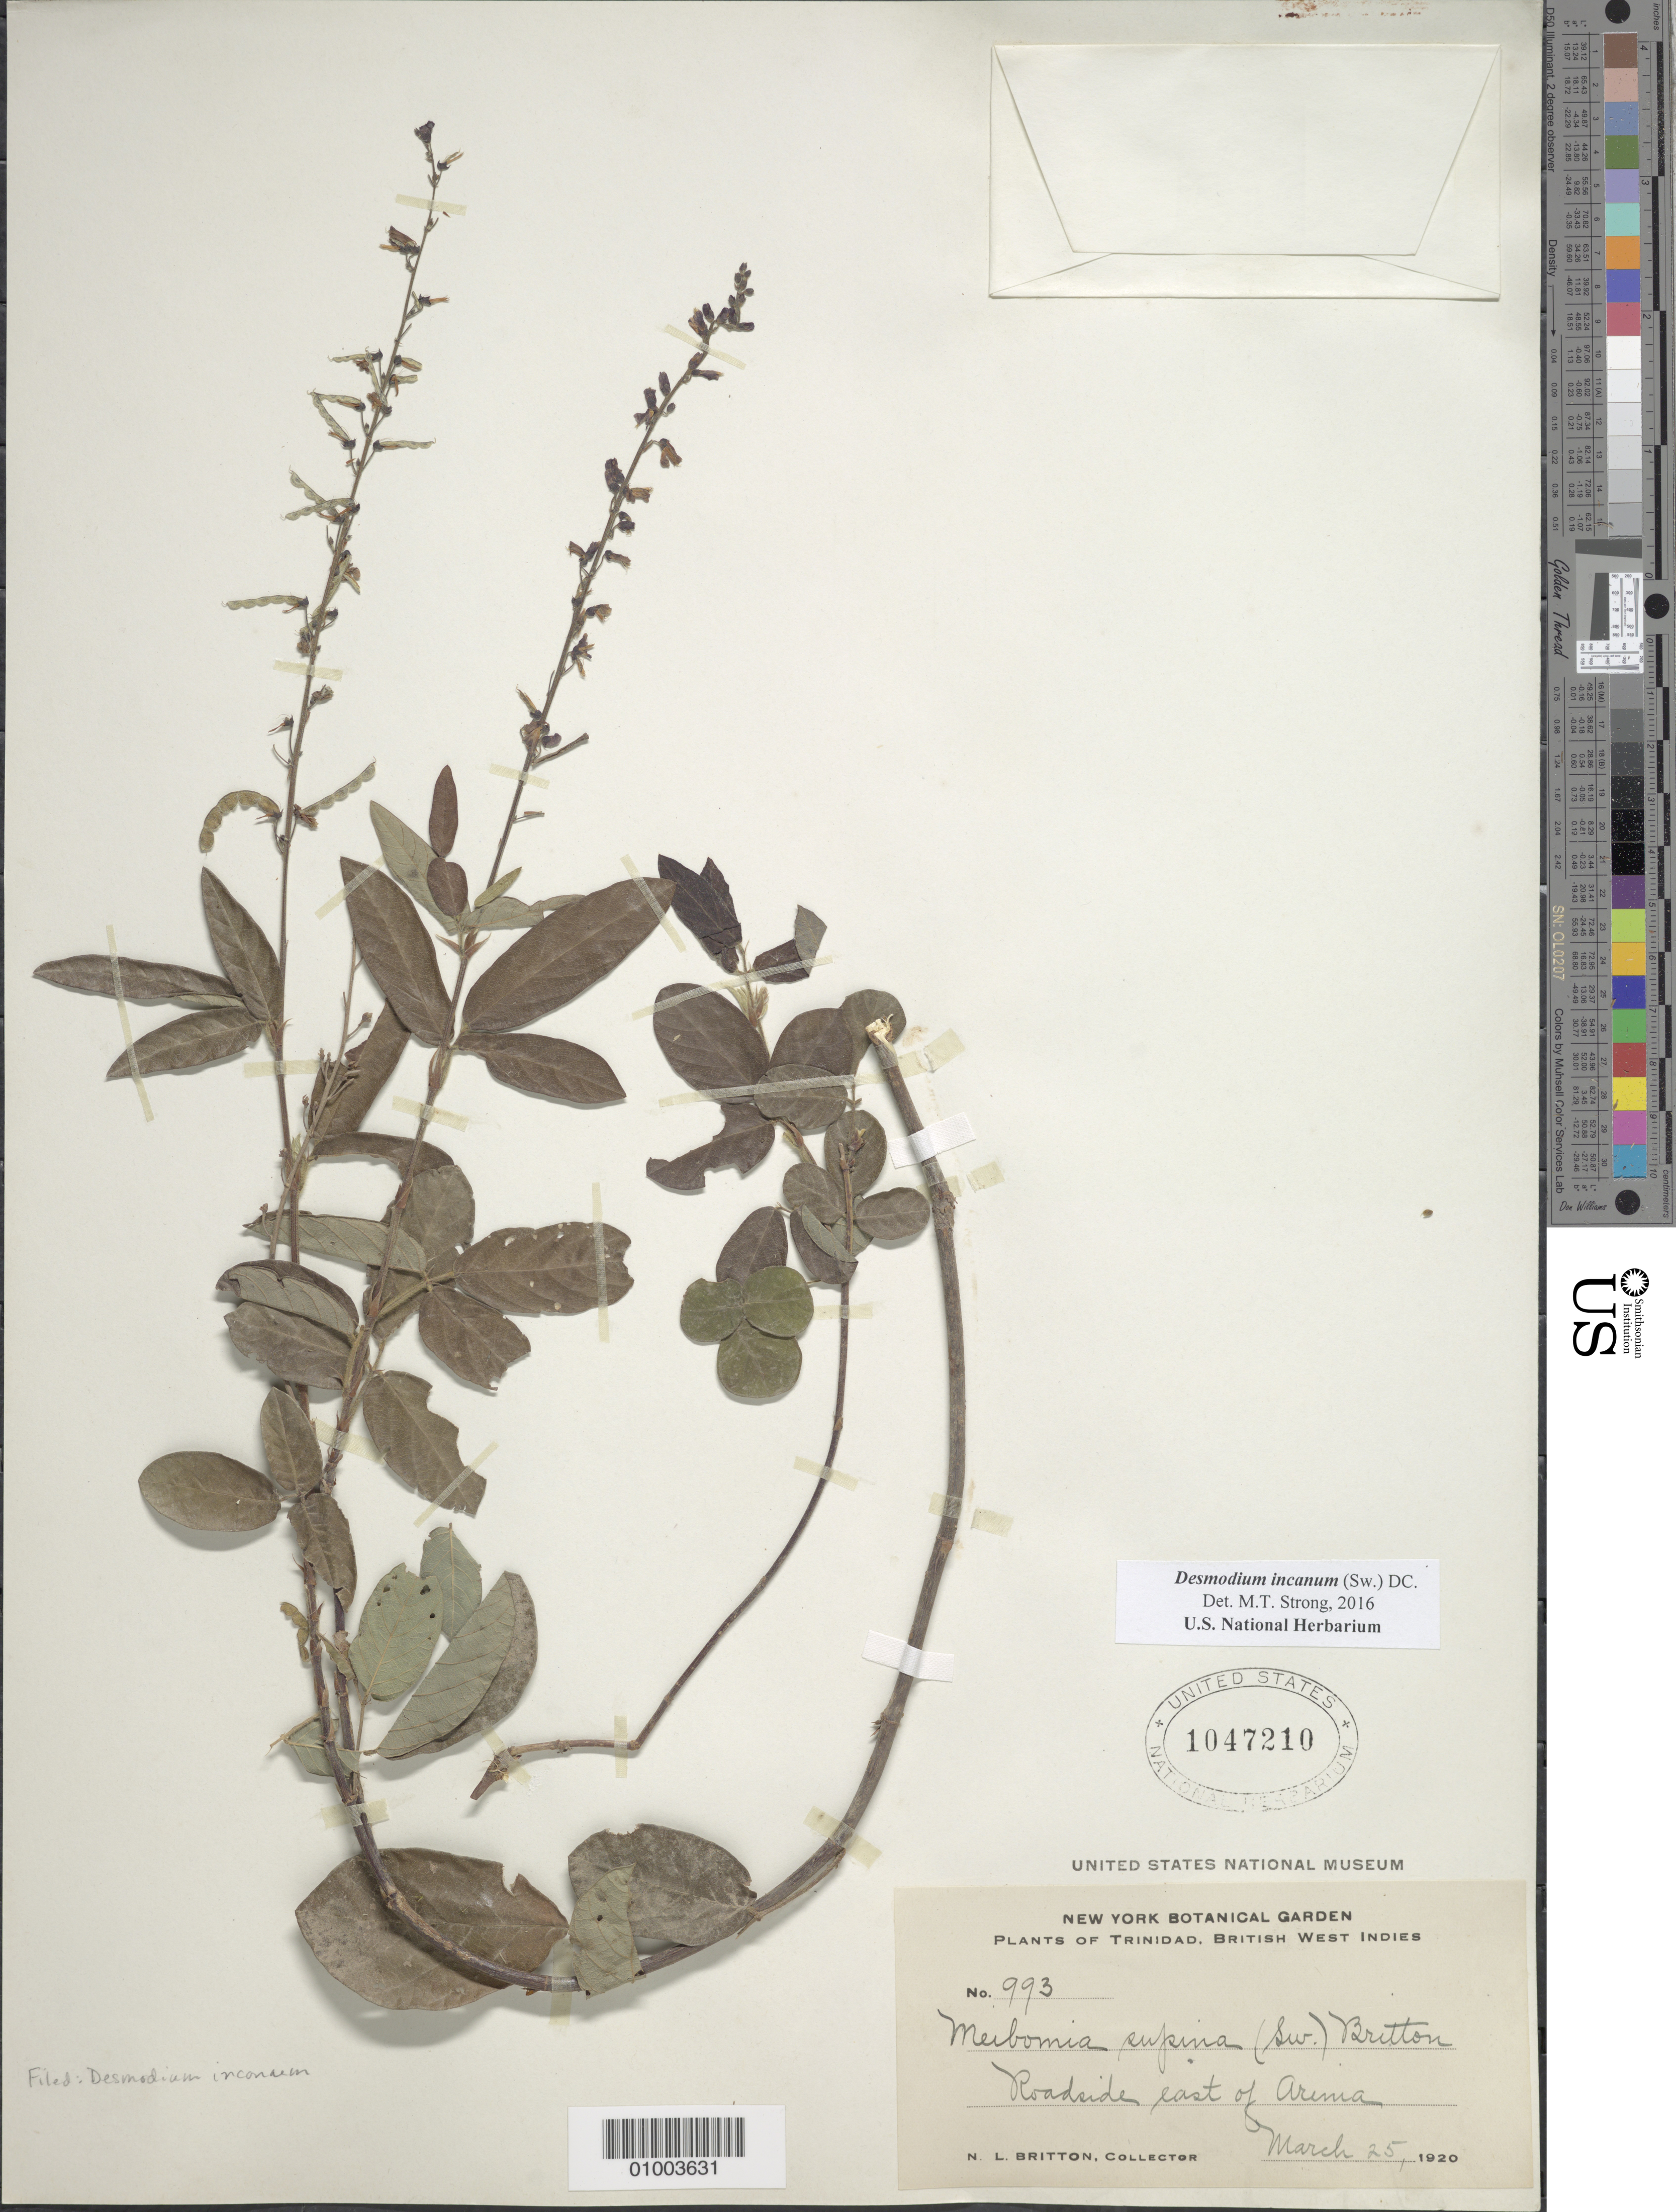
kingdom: Plantae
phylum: Tracheophyta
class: Magnoliopsida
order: Fabales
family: Fabaceae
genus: Desmodium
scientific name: Desmodium incanum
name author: (Sw.) DC.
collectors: N. Britton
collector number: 993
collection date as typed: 25 Mar 1920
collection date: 1920-03-25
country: Trinidad and Tobago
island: Trinidad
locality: Roadside east of Arima.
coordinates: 0 N, 0 E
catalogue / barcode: US 1047210